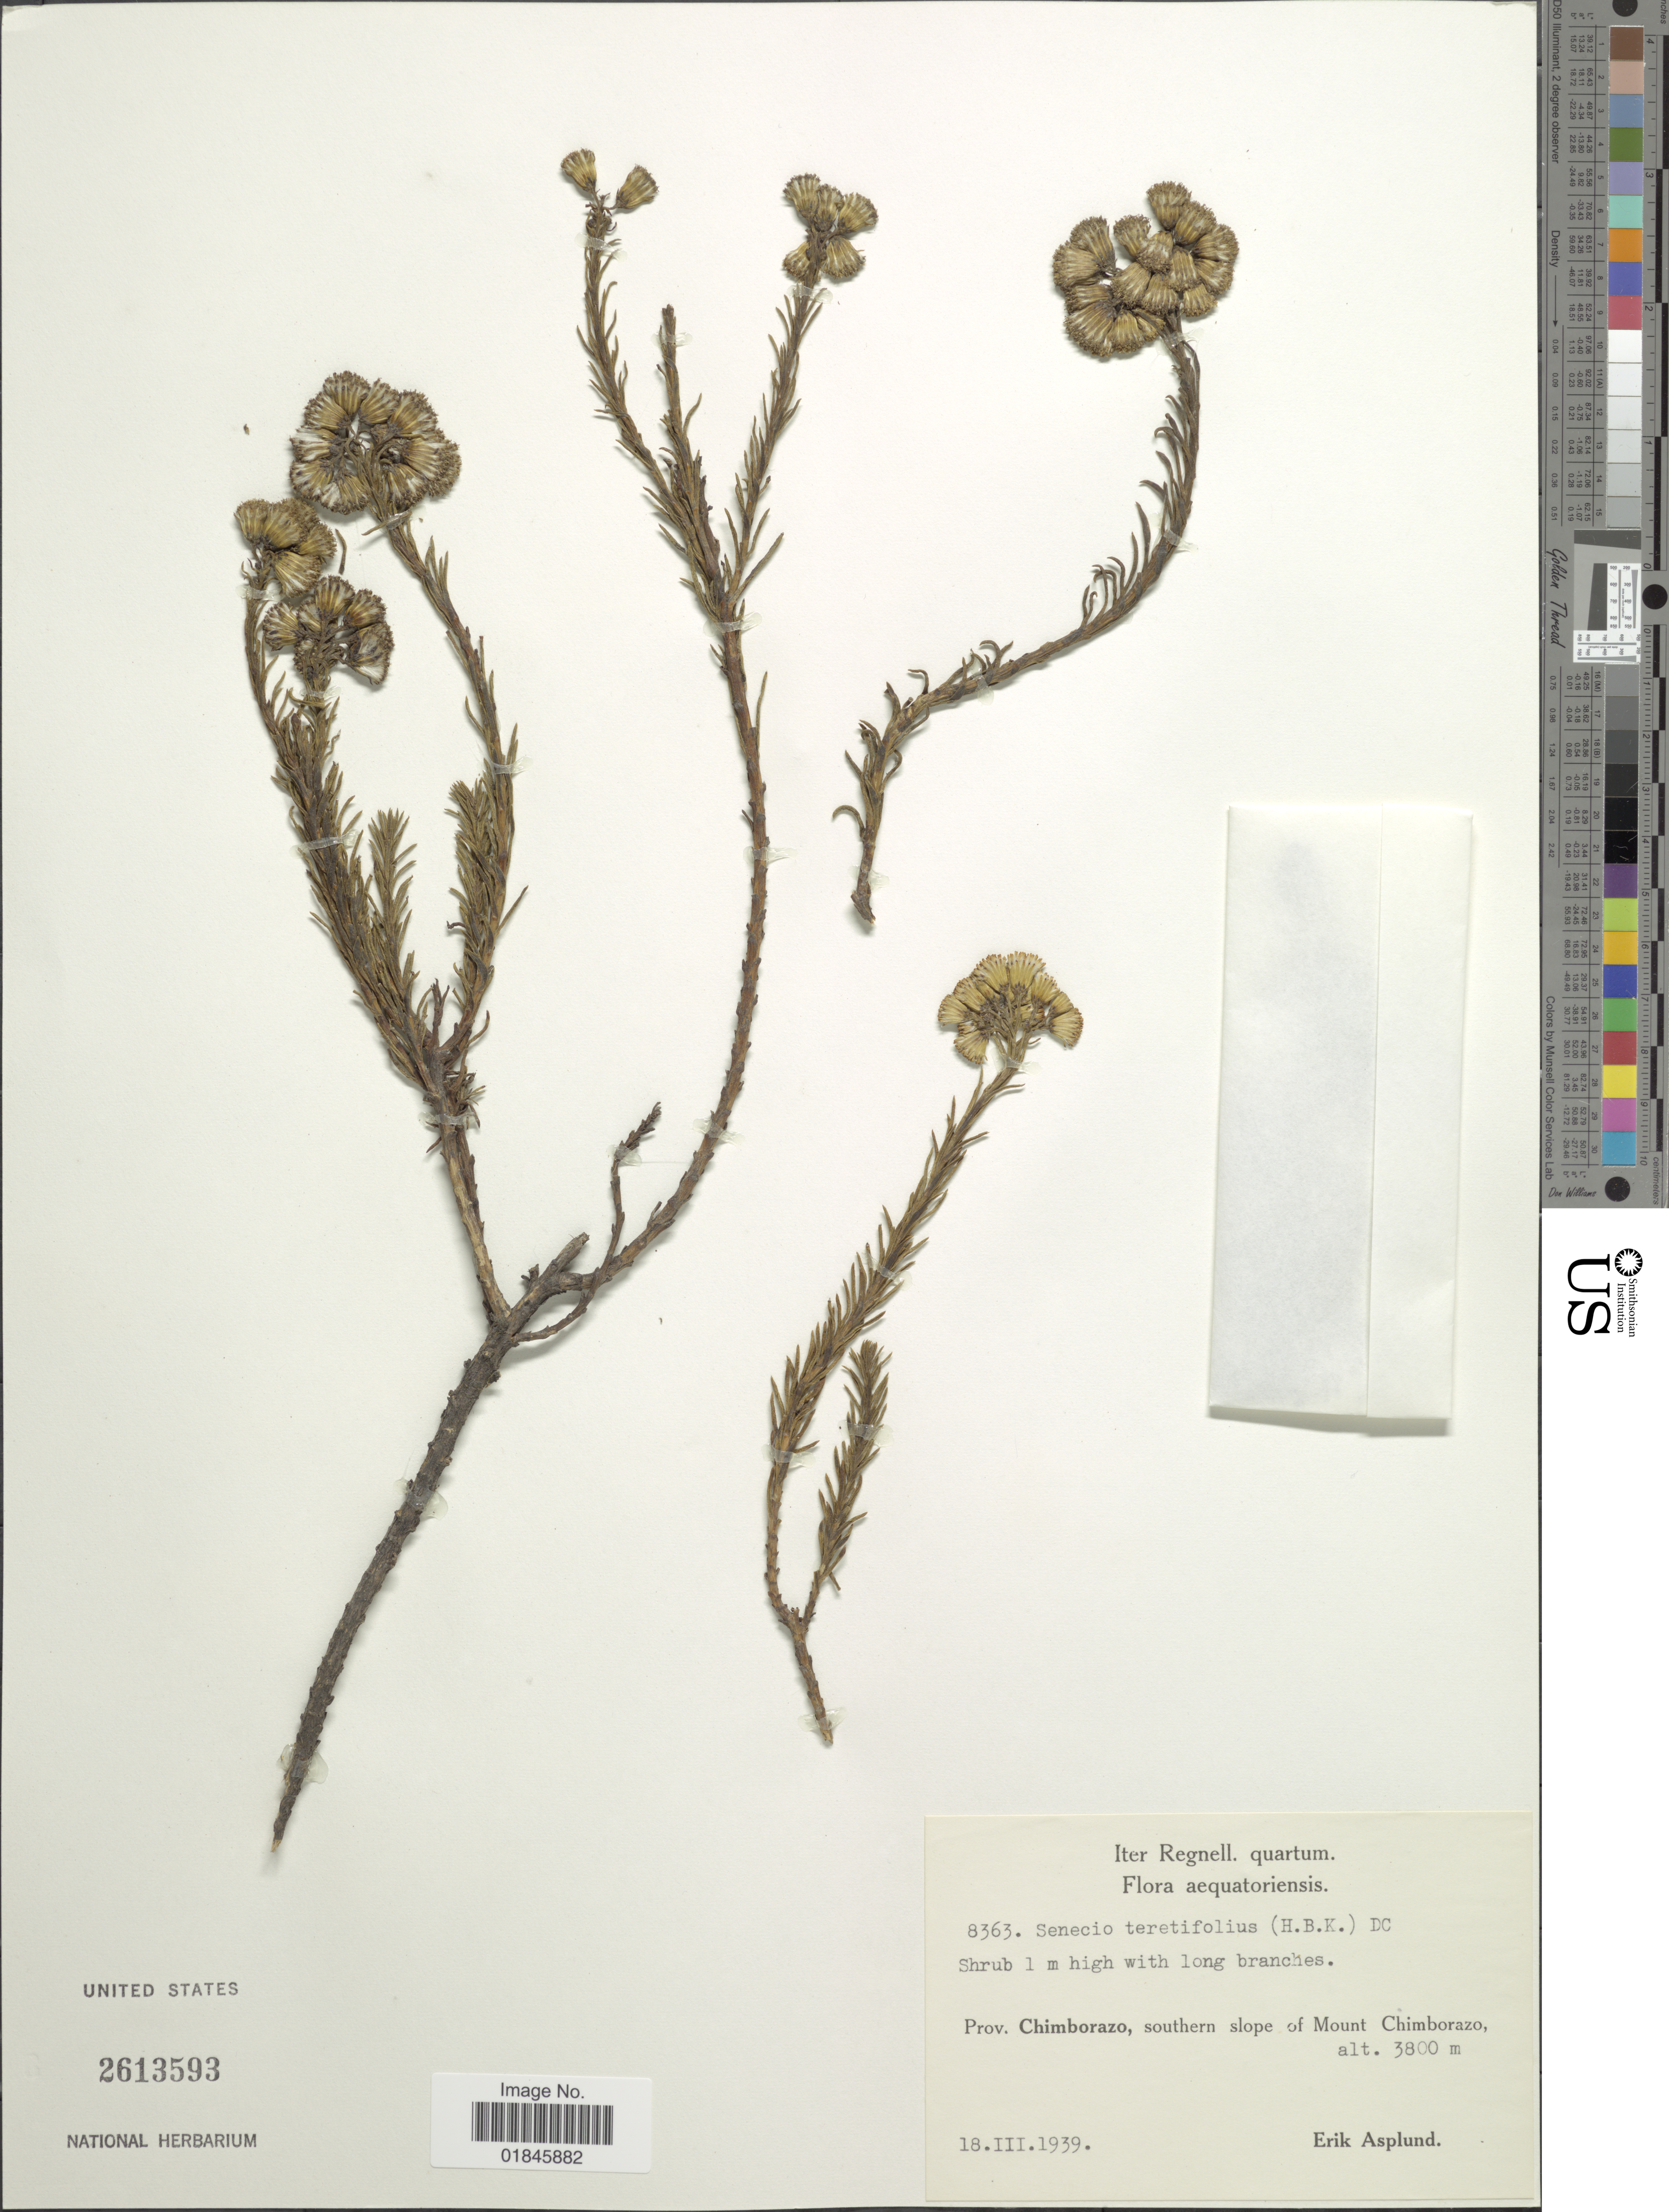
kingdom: Plantae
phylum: Tracheophyta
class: Magnoliopsida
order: Asterales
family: Asteraceae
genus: Pentacalia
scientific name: Pentacalia teretifolia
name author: (Kunth) Cuatrec.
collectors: E. Asplund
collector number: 8363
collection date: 1939-03-18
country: Ecuador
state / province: Chimborazo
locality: Prov. Chimborazo, southern slope of Mount Chimborazo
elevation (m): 3800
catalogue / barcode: US 2613593